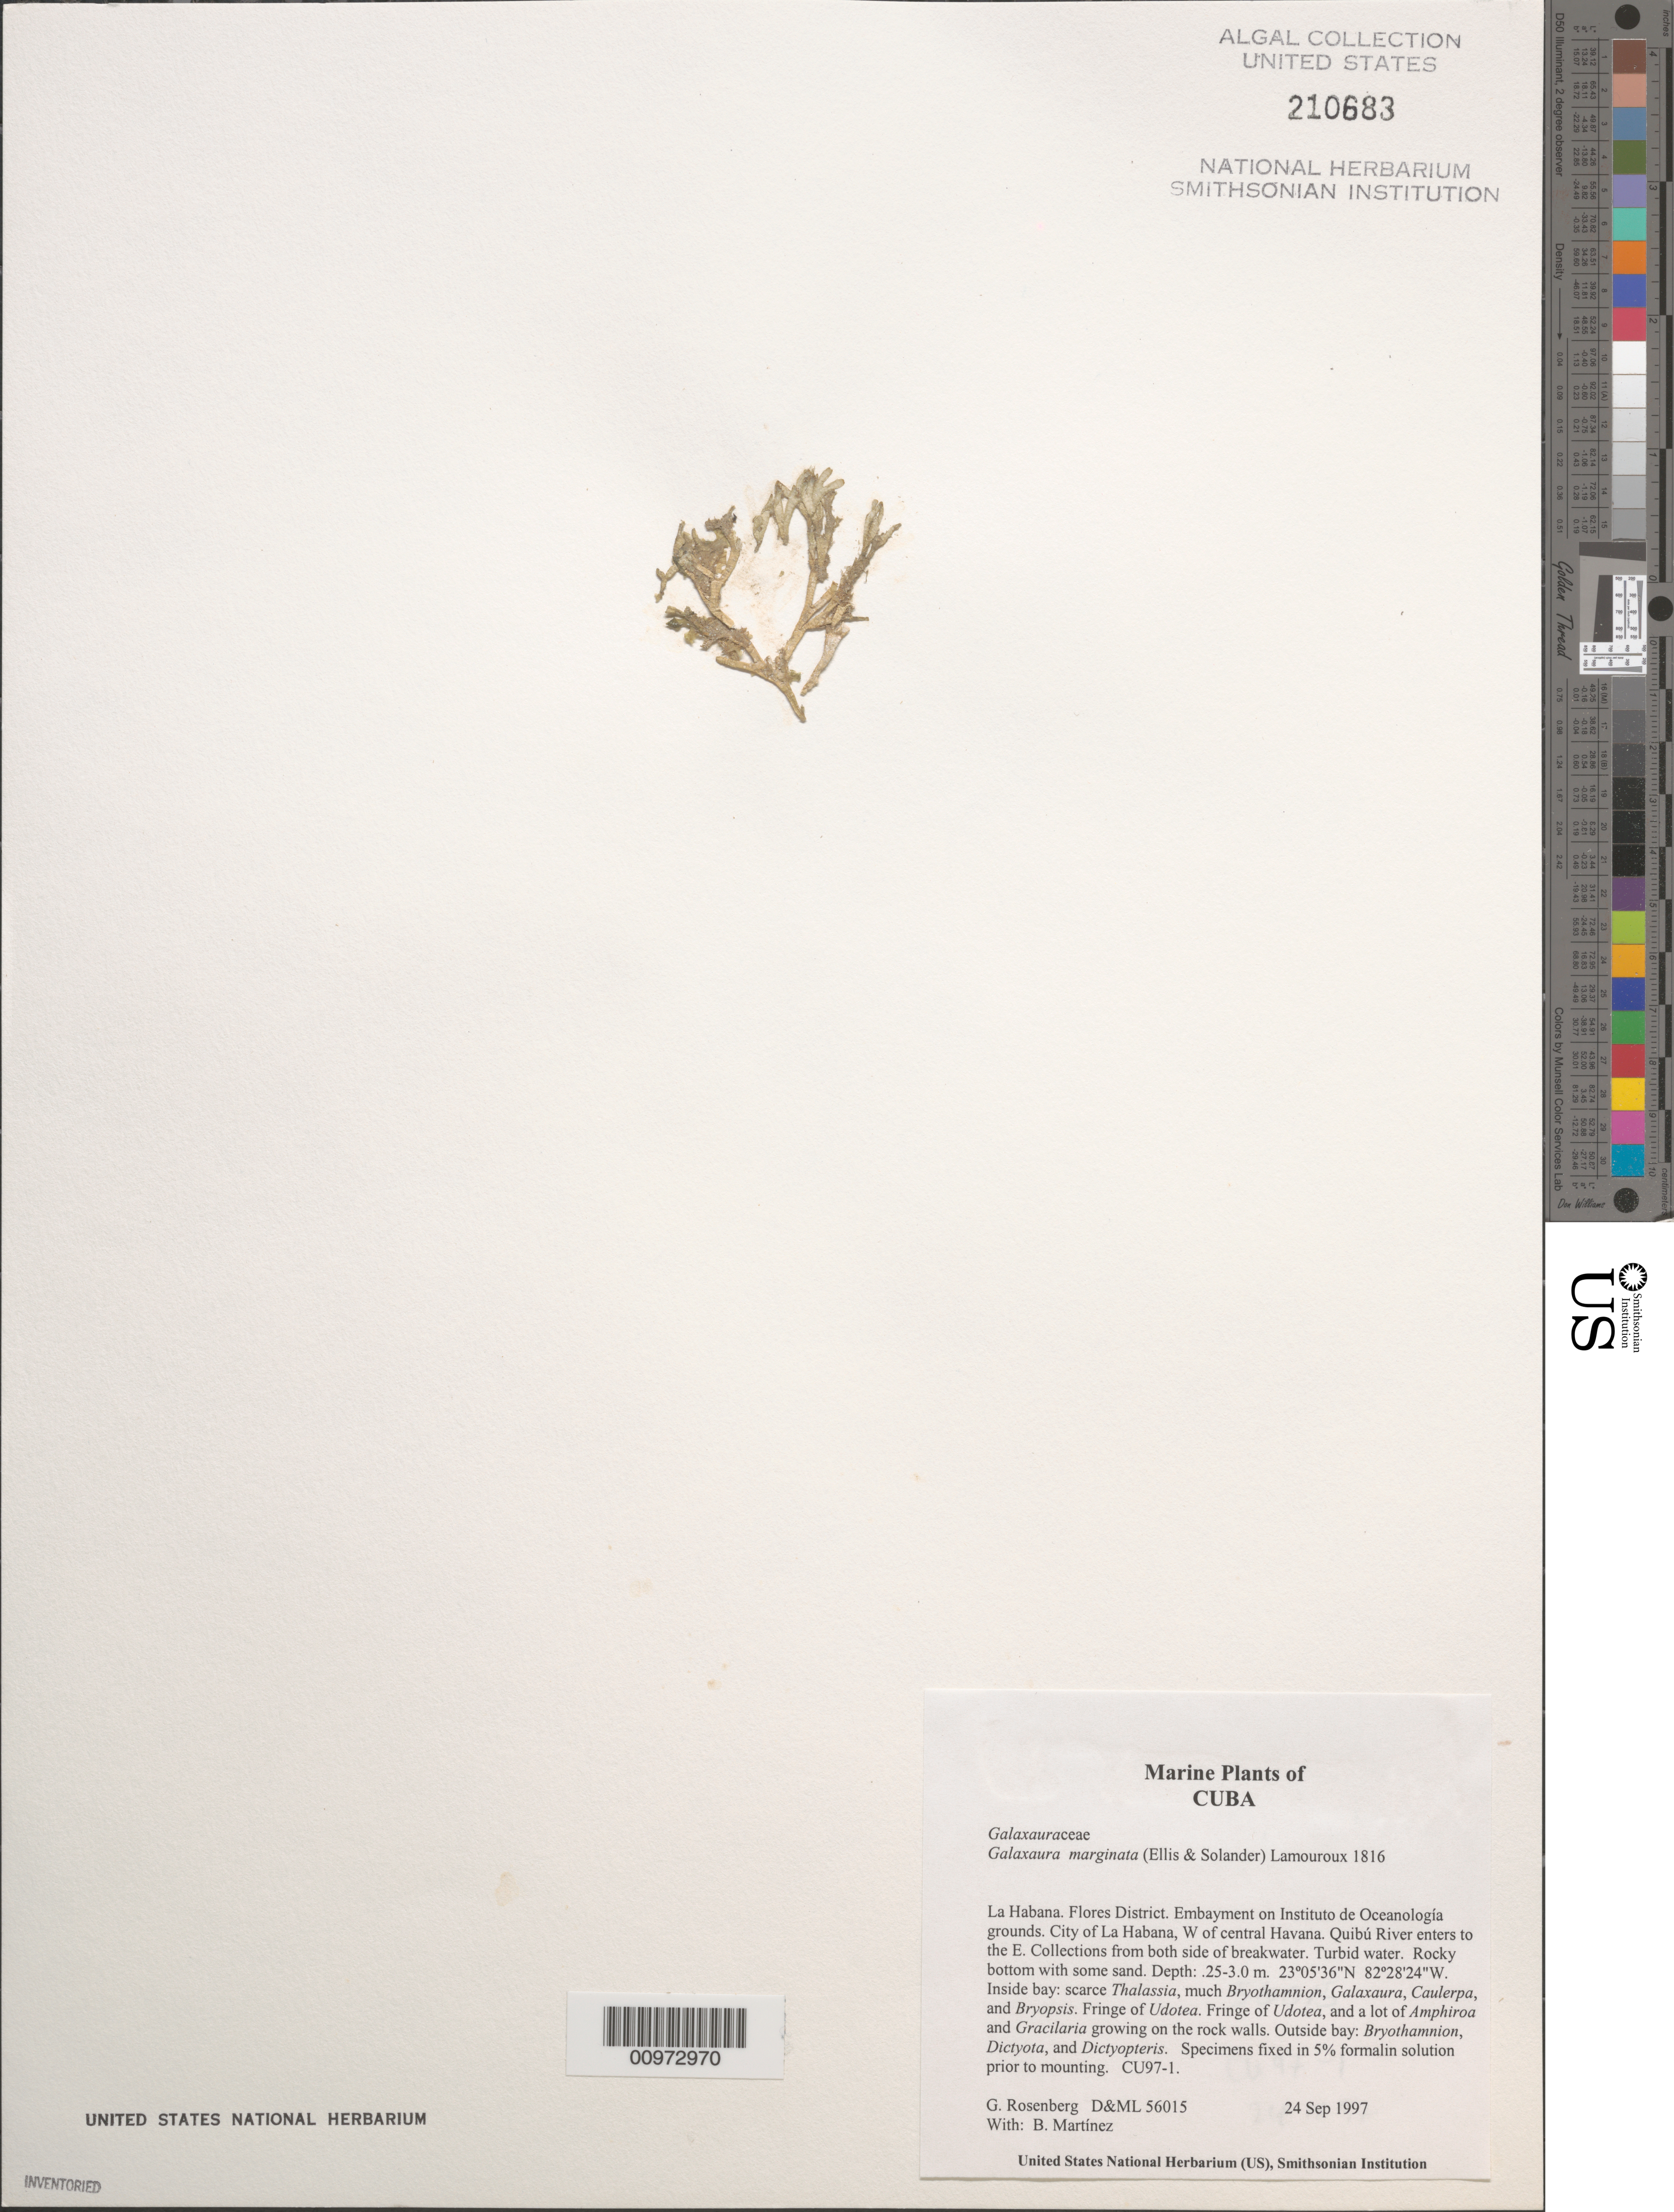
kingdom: Plantae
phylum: Rhodophyta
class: Florideophyceae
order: Nemaliales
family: Galaxauraceae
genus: Galaxaura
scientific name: Galaxaura marginata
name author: (J. Ellis & Sol.) J.V.Lamouroux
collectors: G. Rosenberg & B. Martinez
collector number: D&ML 56015 & CU97-1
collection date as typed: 24 Sep 1997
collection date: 1997-09-24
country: Cuba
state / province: La Habana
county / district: Flores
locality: Instituto de Oceanologia grounds embayment, west of central Havana, Quibu River enters to east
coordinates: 23 05'36"N, 82 28'24"W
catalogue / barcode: US 210683